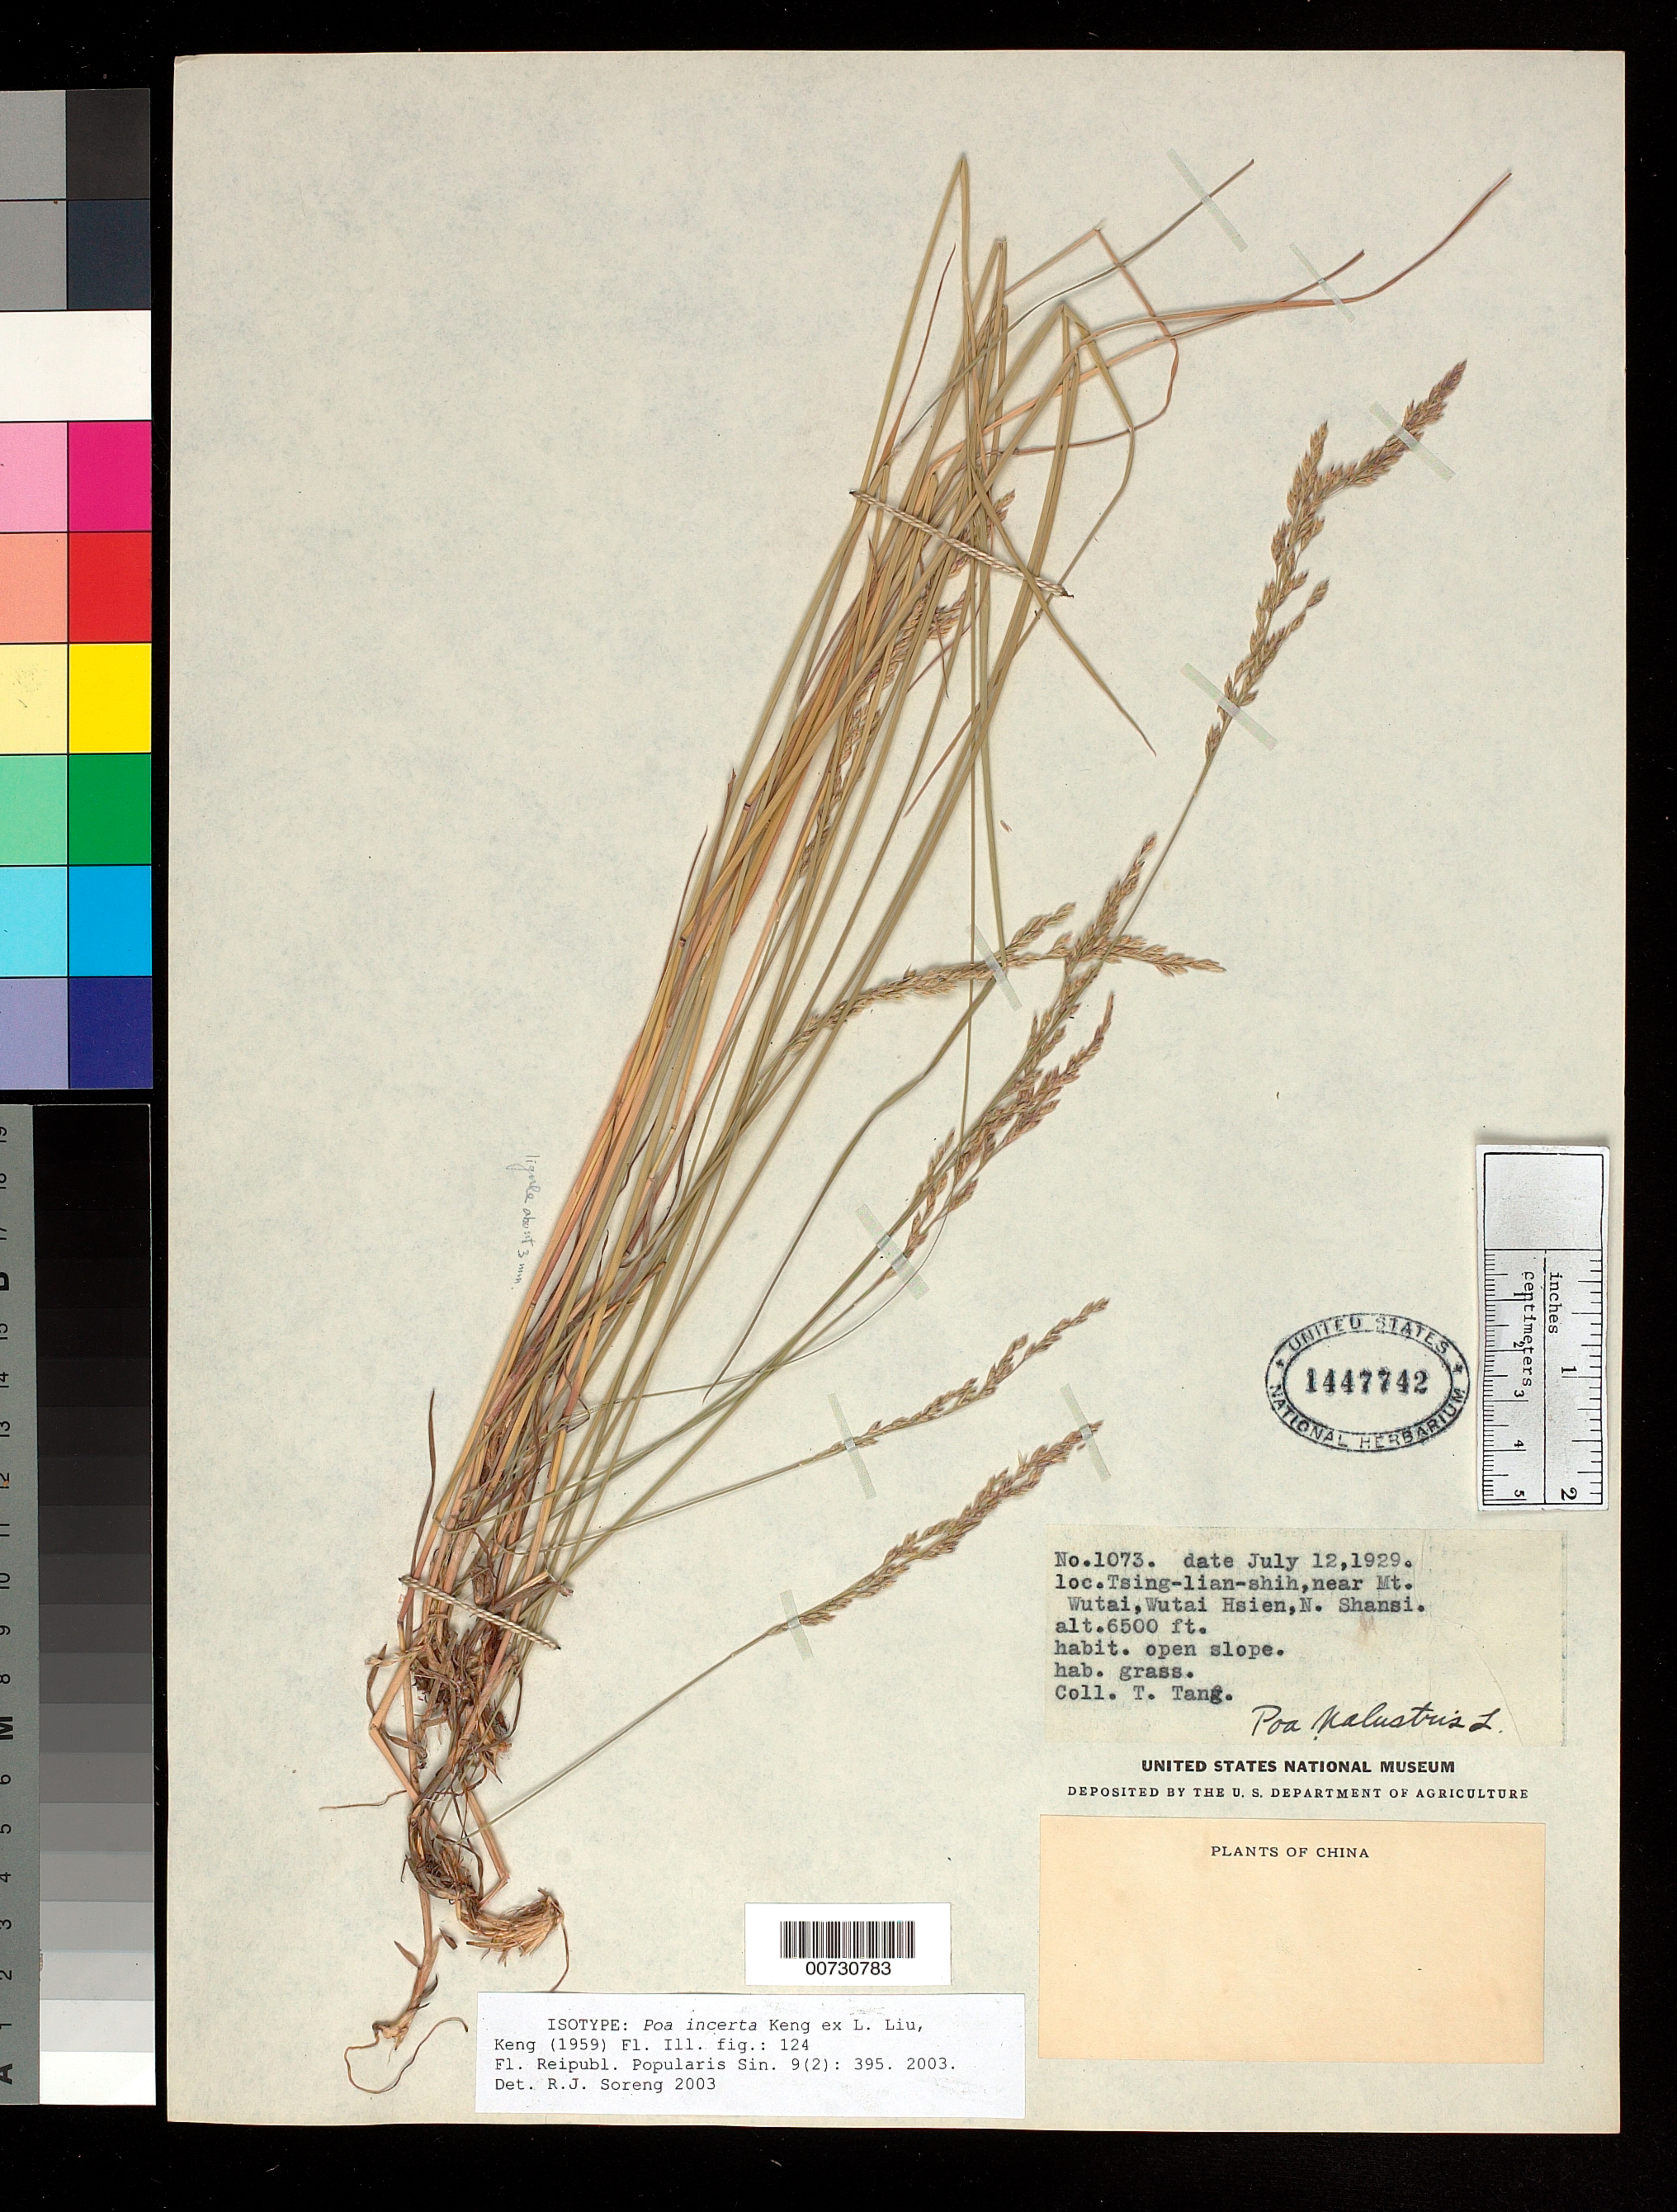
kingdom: Plantae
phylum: Tracheophyta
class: Liliopsida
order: Poales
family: Poaceae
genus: Poa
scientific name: Poa incerta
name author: Keng ex L. Liu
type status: Isotype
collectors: T. Tang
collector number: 1073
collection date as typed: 12 Jul 1929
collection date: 1929-07-12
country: China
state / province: Shanxi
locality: Tsing-lian-shih, near Mt. Wutai, Wutai Hsien, N. Shansi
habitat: Open slope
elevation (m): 1981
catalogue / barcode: US 1447742